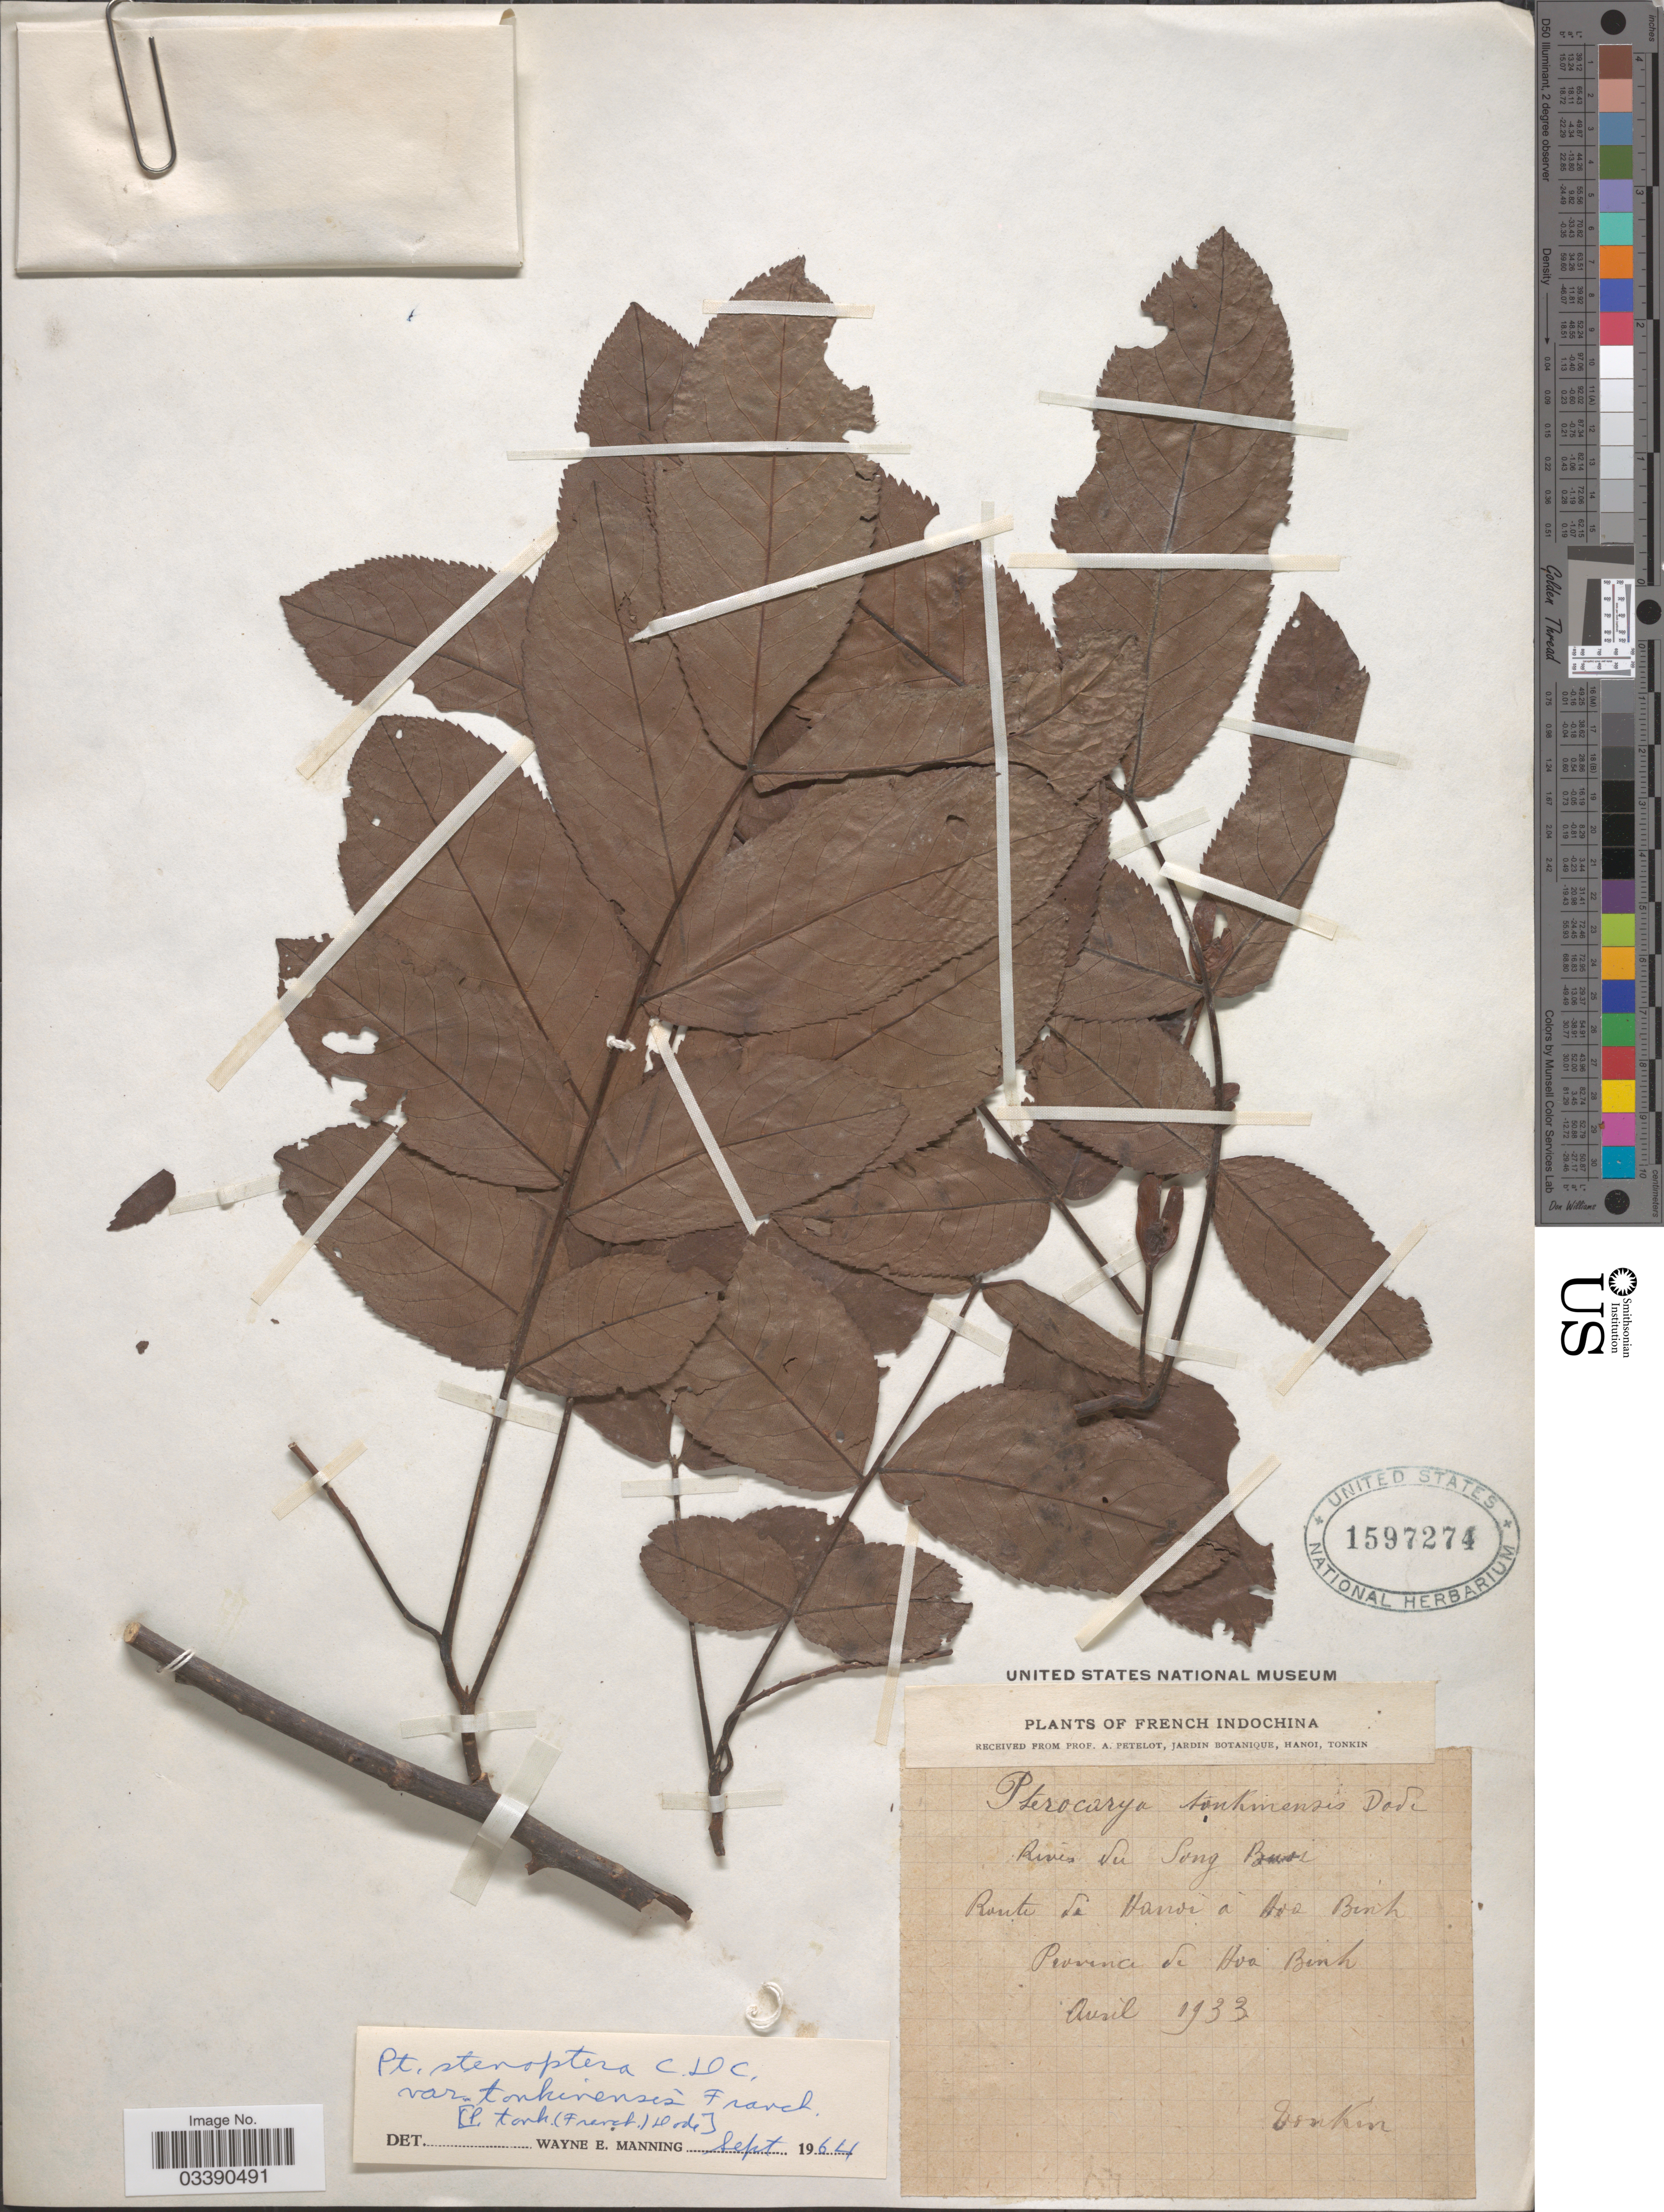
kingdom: Plantae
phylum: Tracheophyta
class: Magnoliopsida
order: Fagales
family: Juglandaceae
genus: Pterocarya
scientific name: Pterocarya stenoptera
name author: C. DC.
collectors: P. A. Pételot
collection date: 1933-04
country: Vietnam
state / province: Hoa Binh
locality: French Indochina. Route de Hanoi á Hoa Binh.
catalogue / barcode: US 1597274